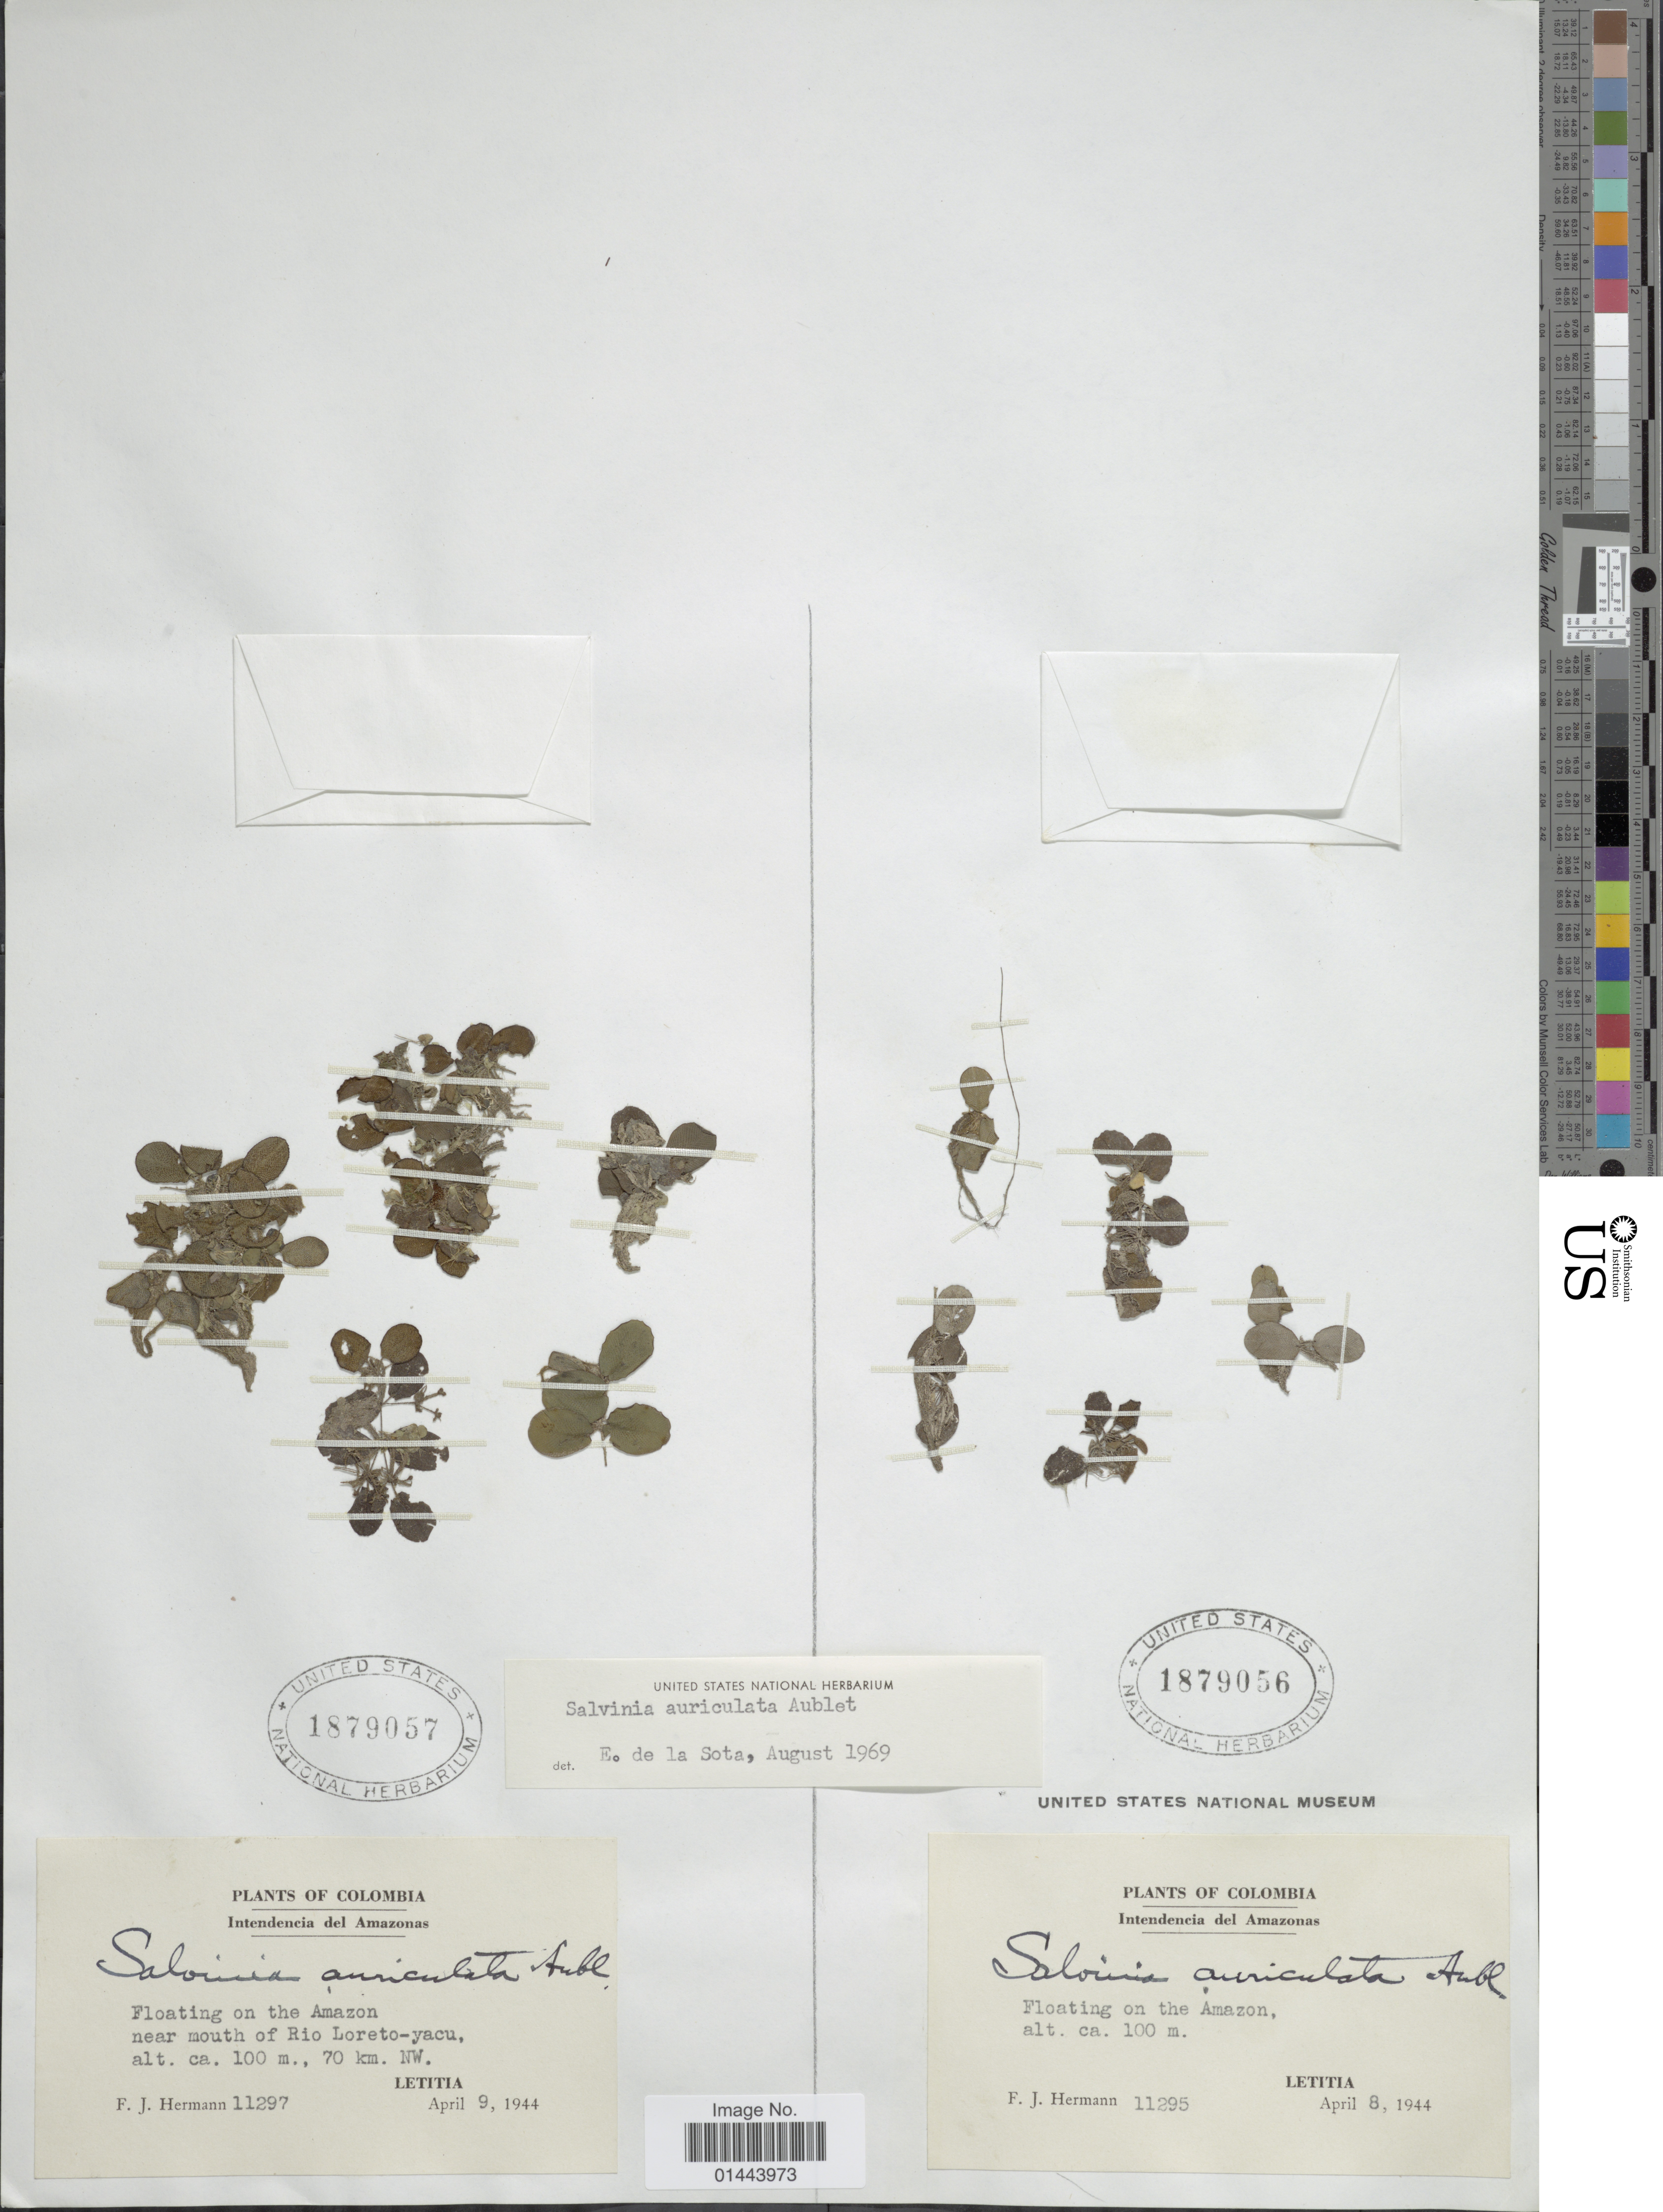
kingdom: Plantae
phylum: Tracheophyta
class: Polypodiopsida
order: Salviniales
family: Salviniaceae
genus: Salvinia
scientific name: Salvinia auriculata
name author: Aubl.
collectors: F. J. Hermann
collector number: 11297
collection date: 1944-04-09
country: Colombia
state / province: Amazônas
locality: Intendencia del Amazonas, near mouth of Rio Loreto-yacu, 70 km. NW. Letitia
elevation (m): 100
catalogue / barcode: US 1879057-2